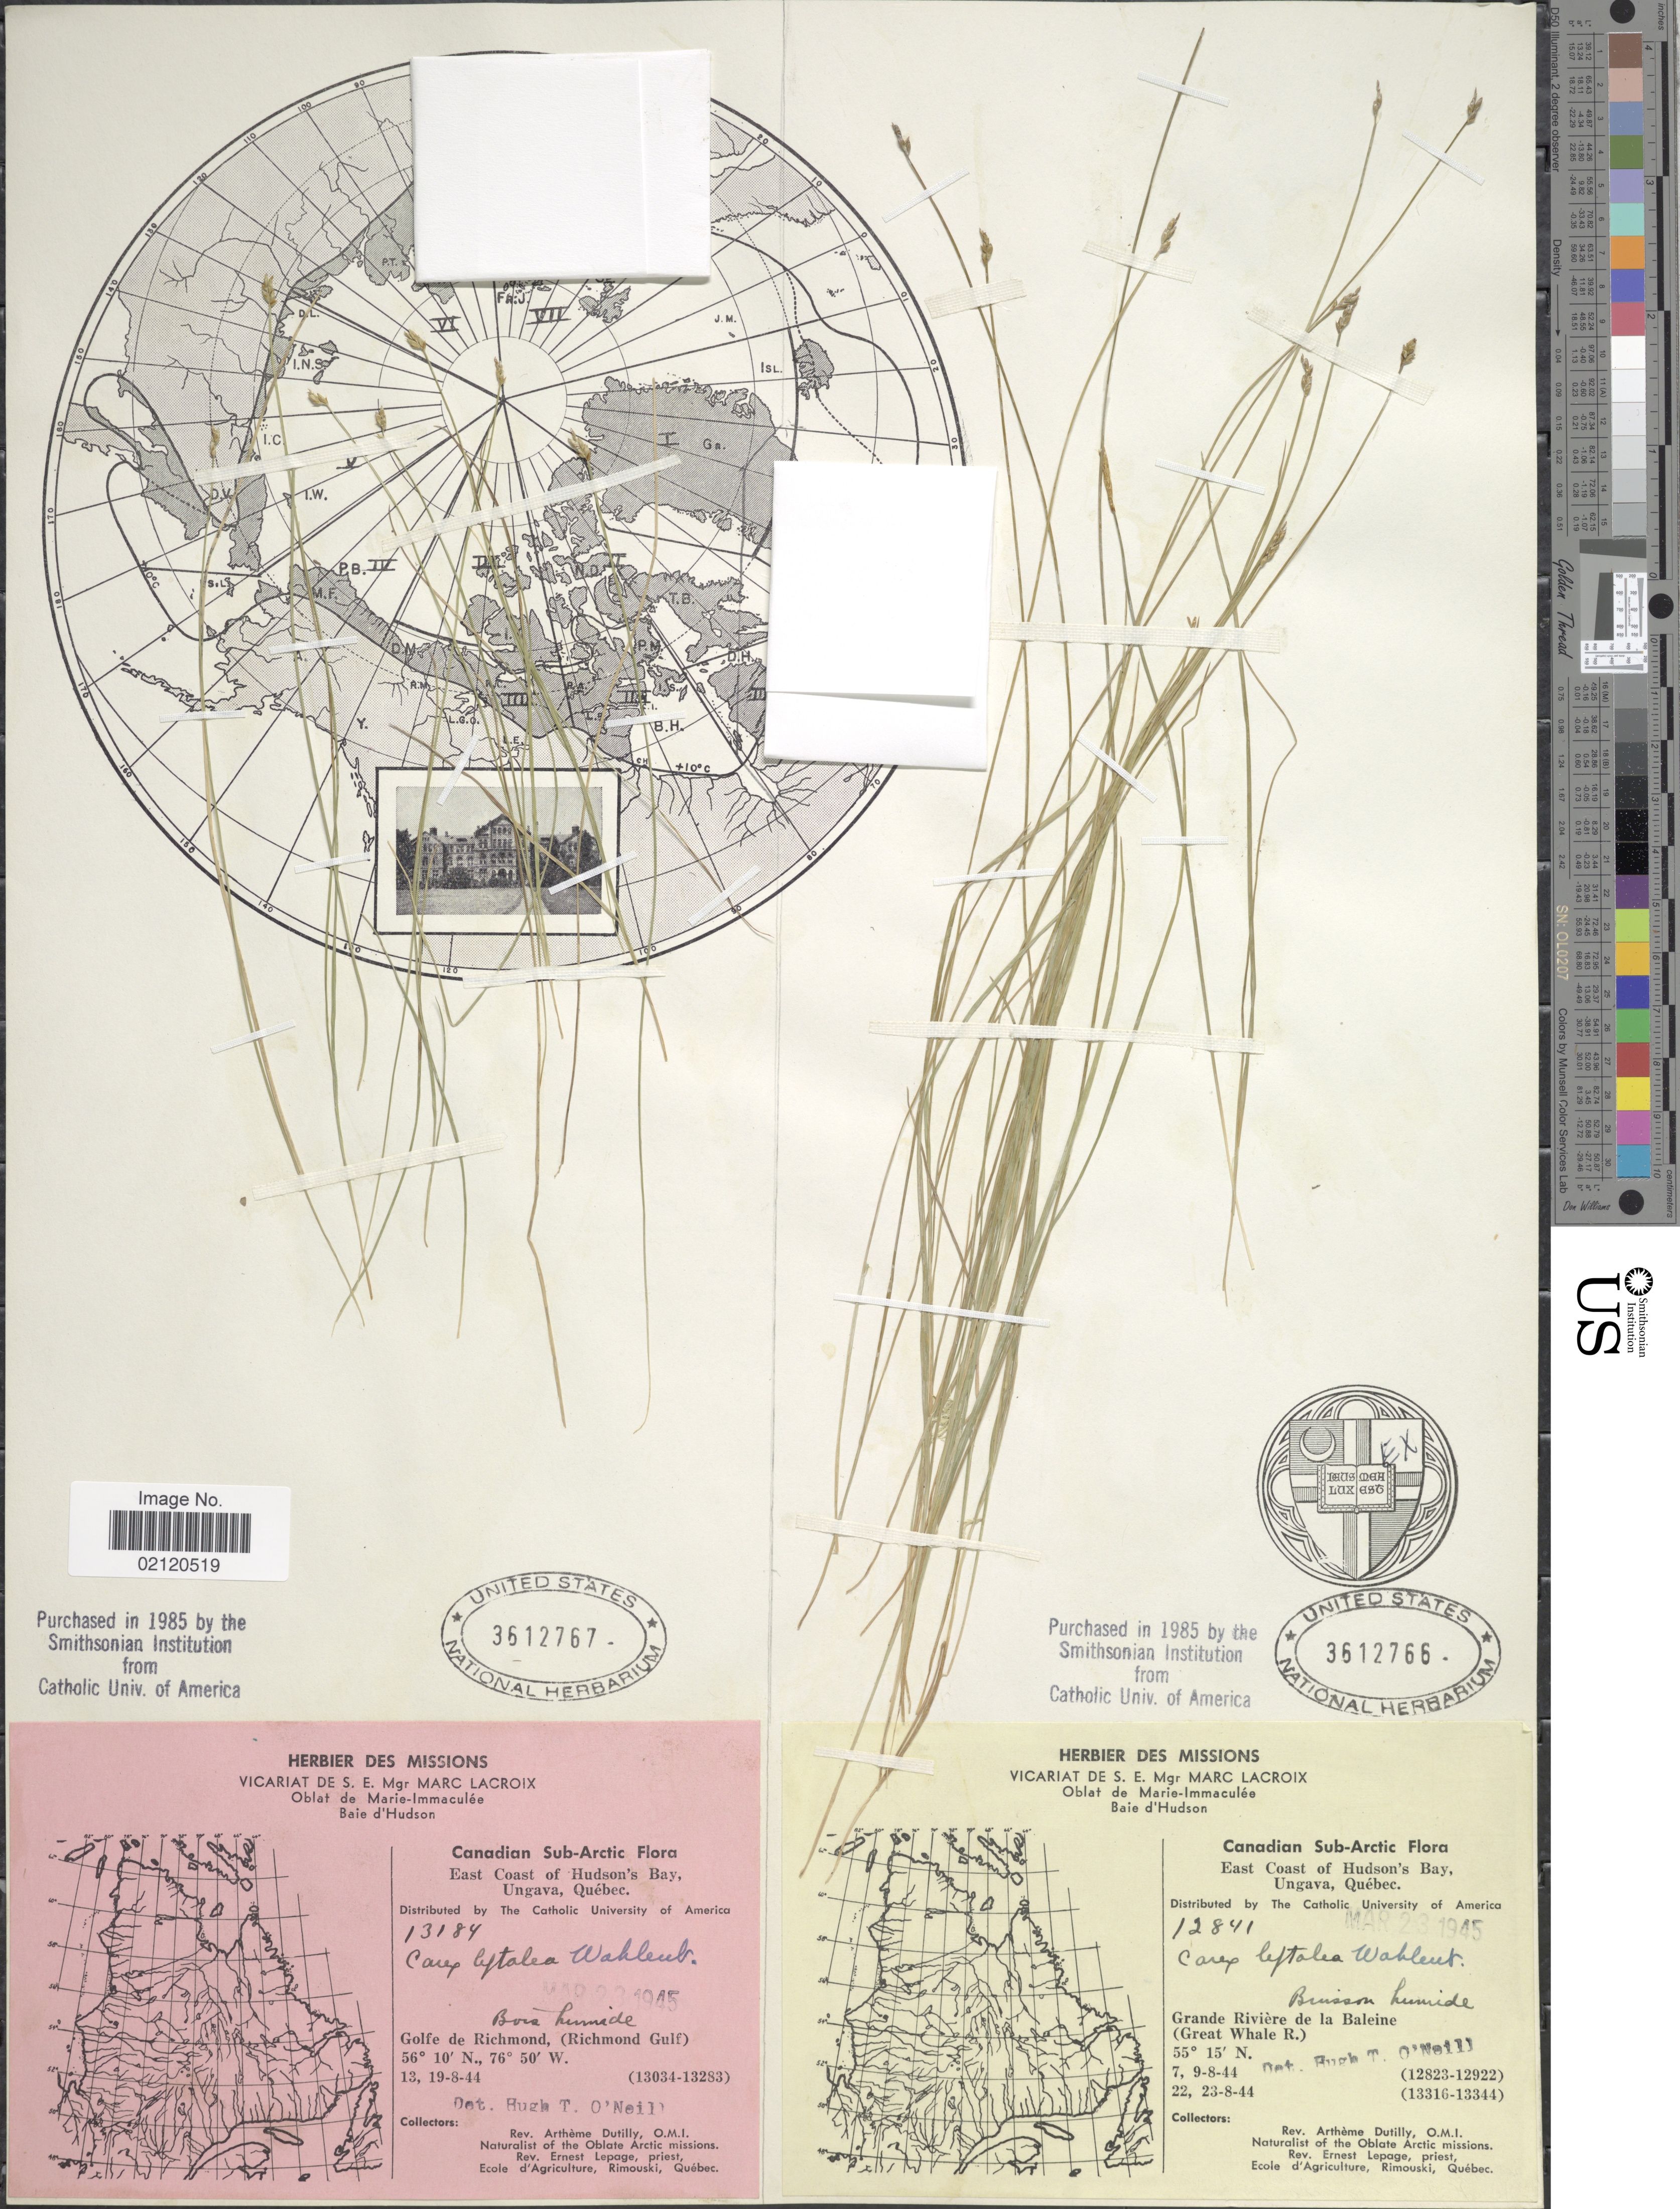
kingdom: Plantae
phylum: Tracheophyta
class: Liliopsida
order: Poales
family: Cyperaceae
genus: Carex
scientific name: Carex leptalea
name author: Wahlenb.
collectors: A. Dutilly & E. Lepage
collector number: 13184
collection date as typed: Transcribed d/m/y: 13/8/44 to 19/8/44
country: Canada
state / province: Quebec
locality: Canadian Sub-Arctic, East Coast of Hudson's Bay, Ungava, Golfe de Richmond, (Richmond Gulf)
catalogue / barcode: US 3612767